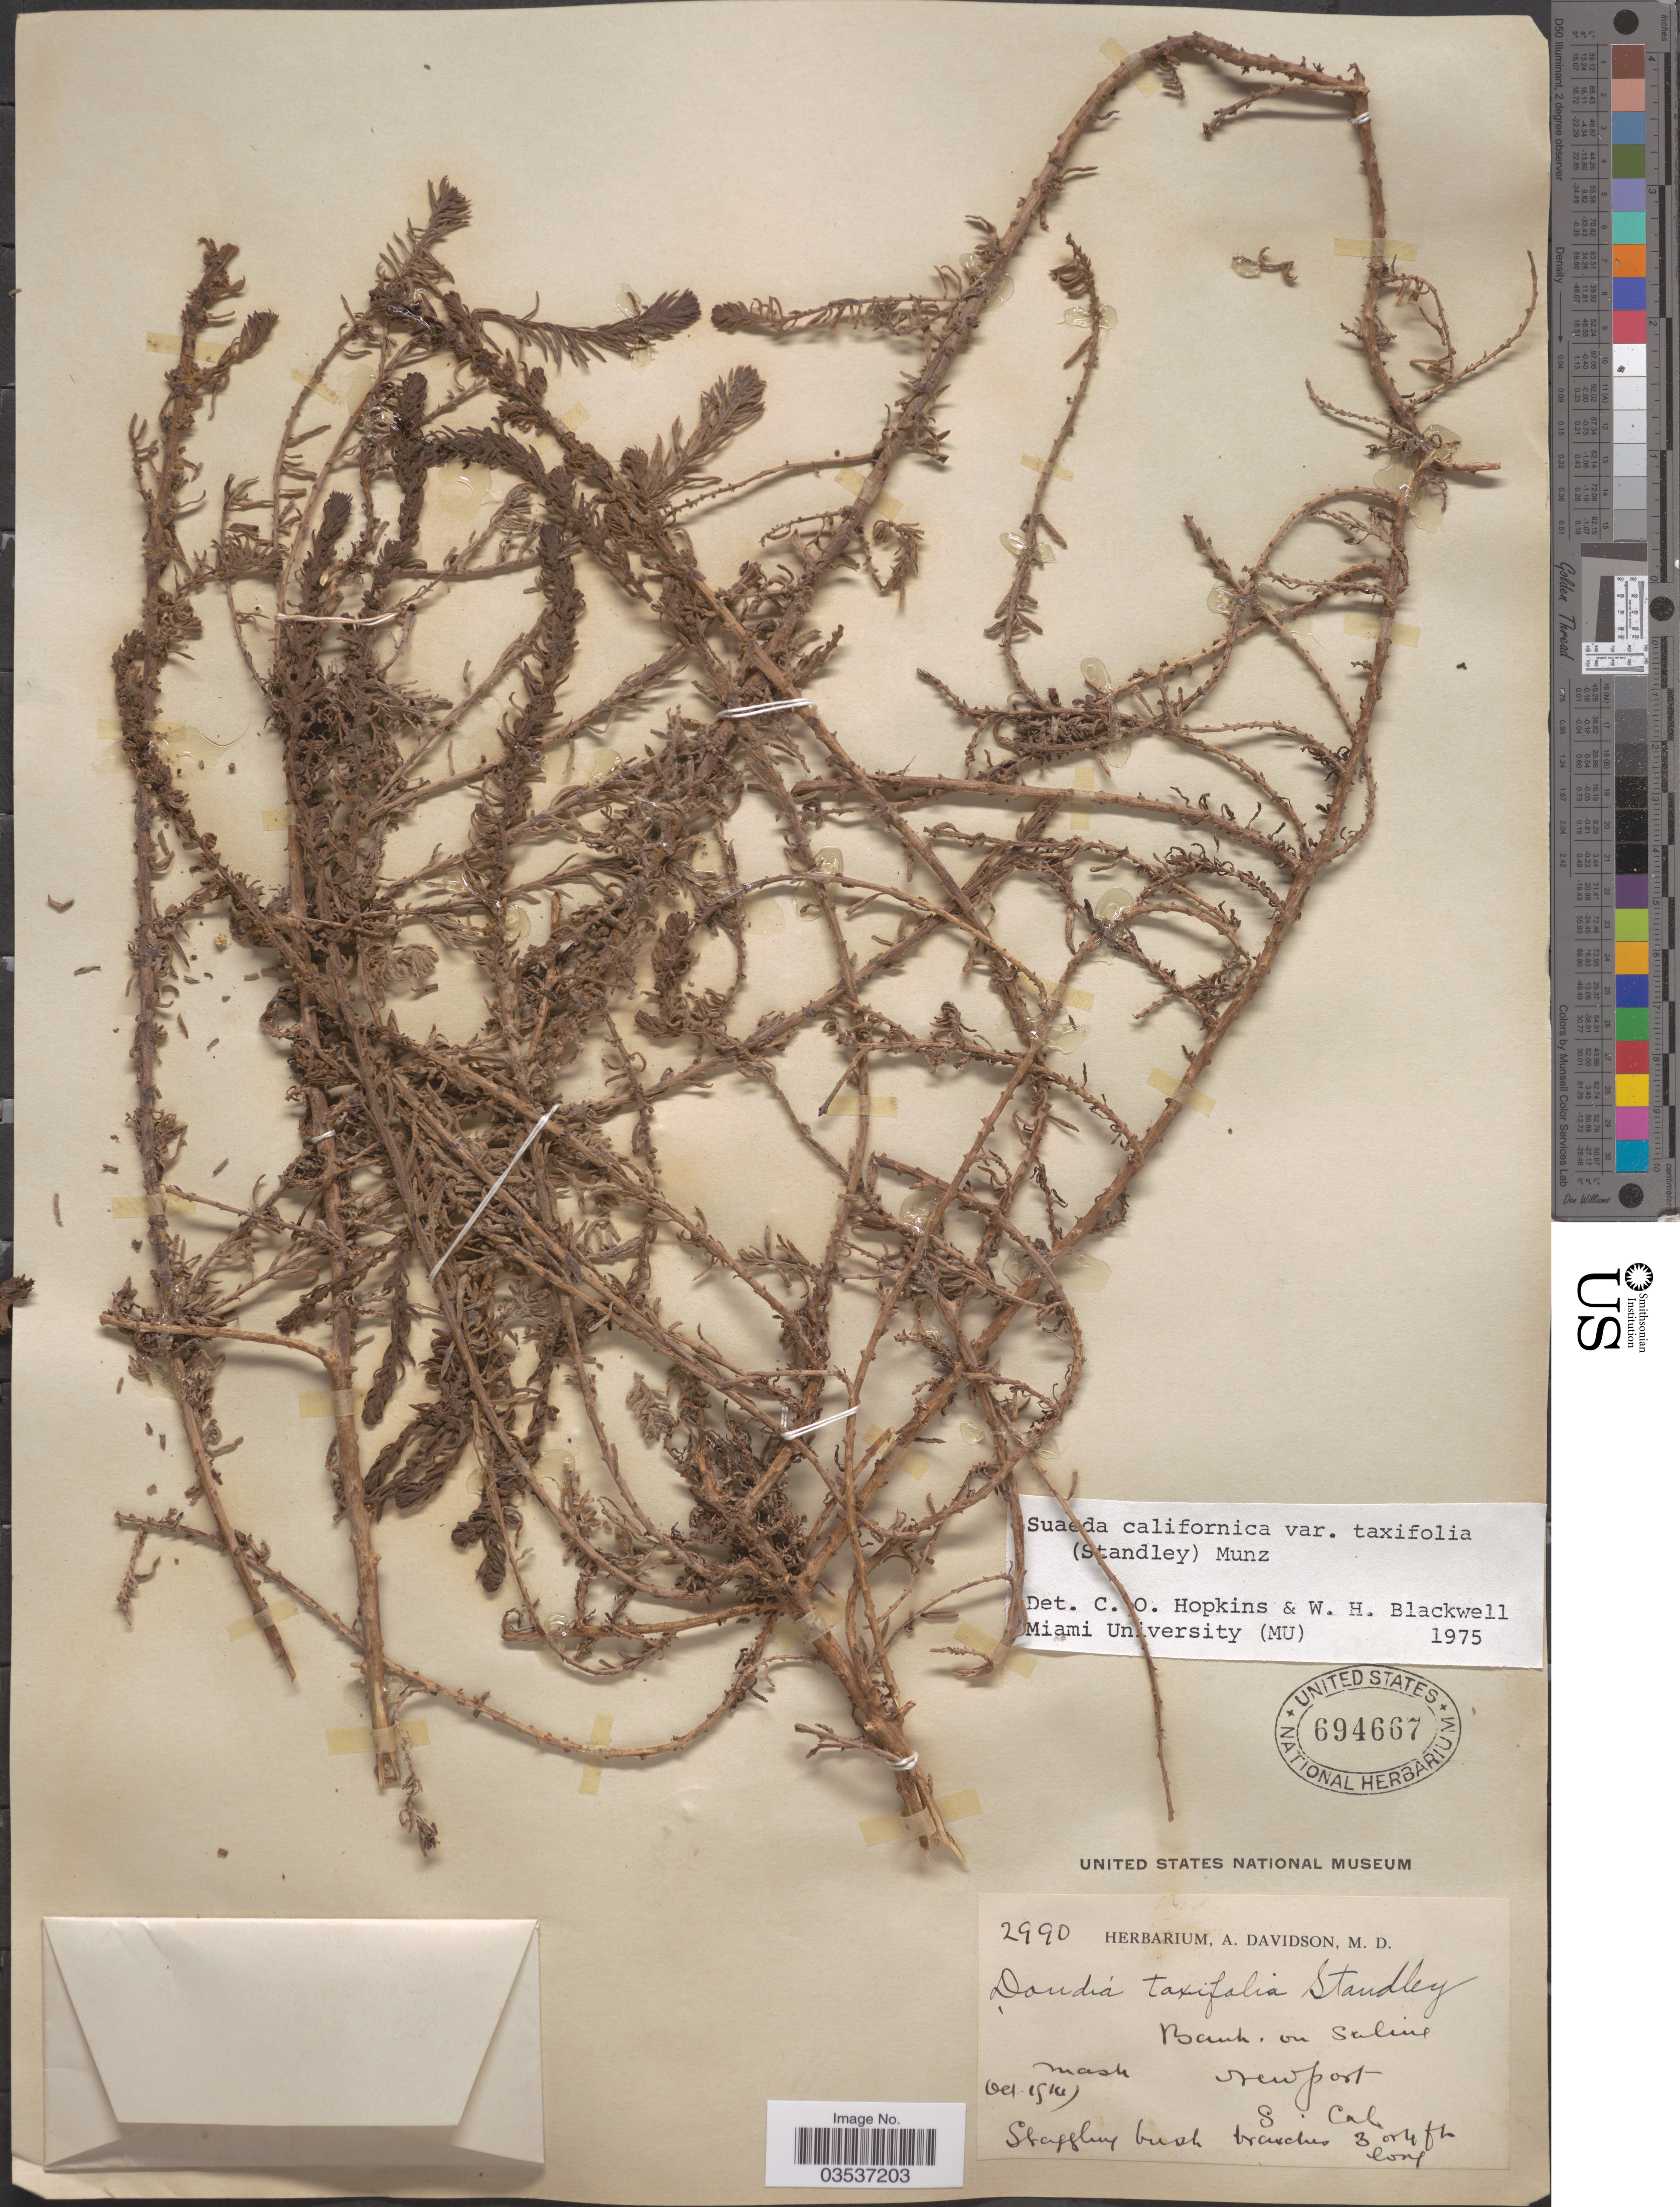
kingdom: Plantae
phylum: Tracheophyta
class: Magnoliopsida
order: Caryophyllales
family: Amaranthaceae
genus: Suaeda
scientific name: Suaeda californica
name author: S. Watson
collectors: ex herb. A. Davidson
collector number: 2990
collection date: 1914-10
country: United States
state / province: California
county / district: Orange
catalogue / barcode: US 694667